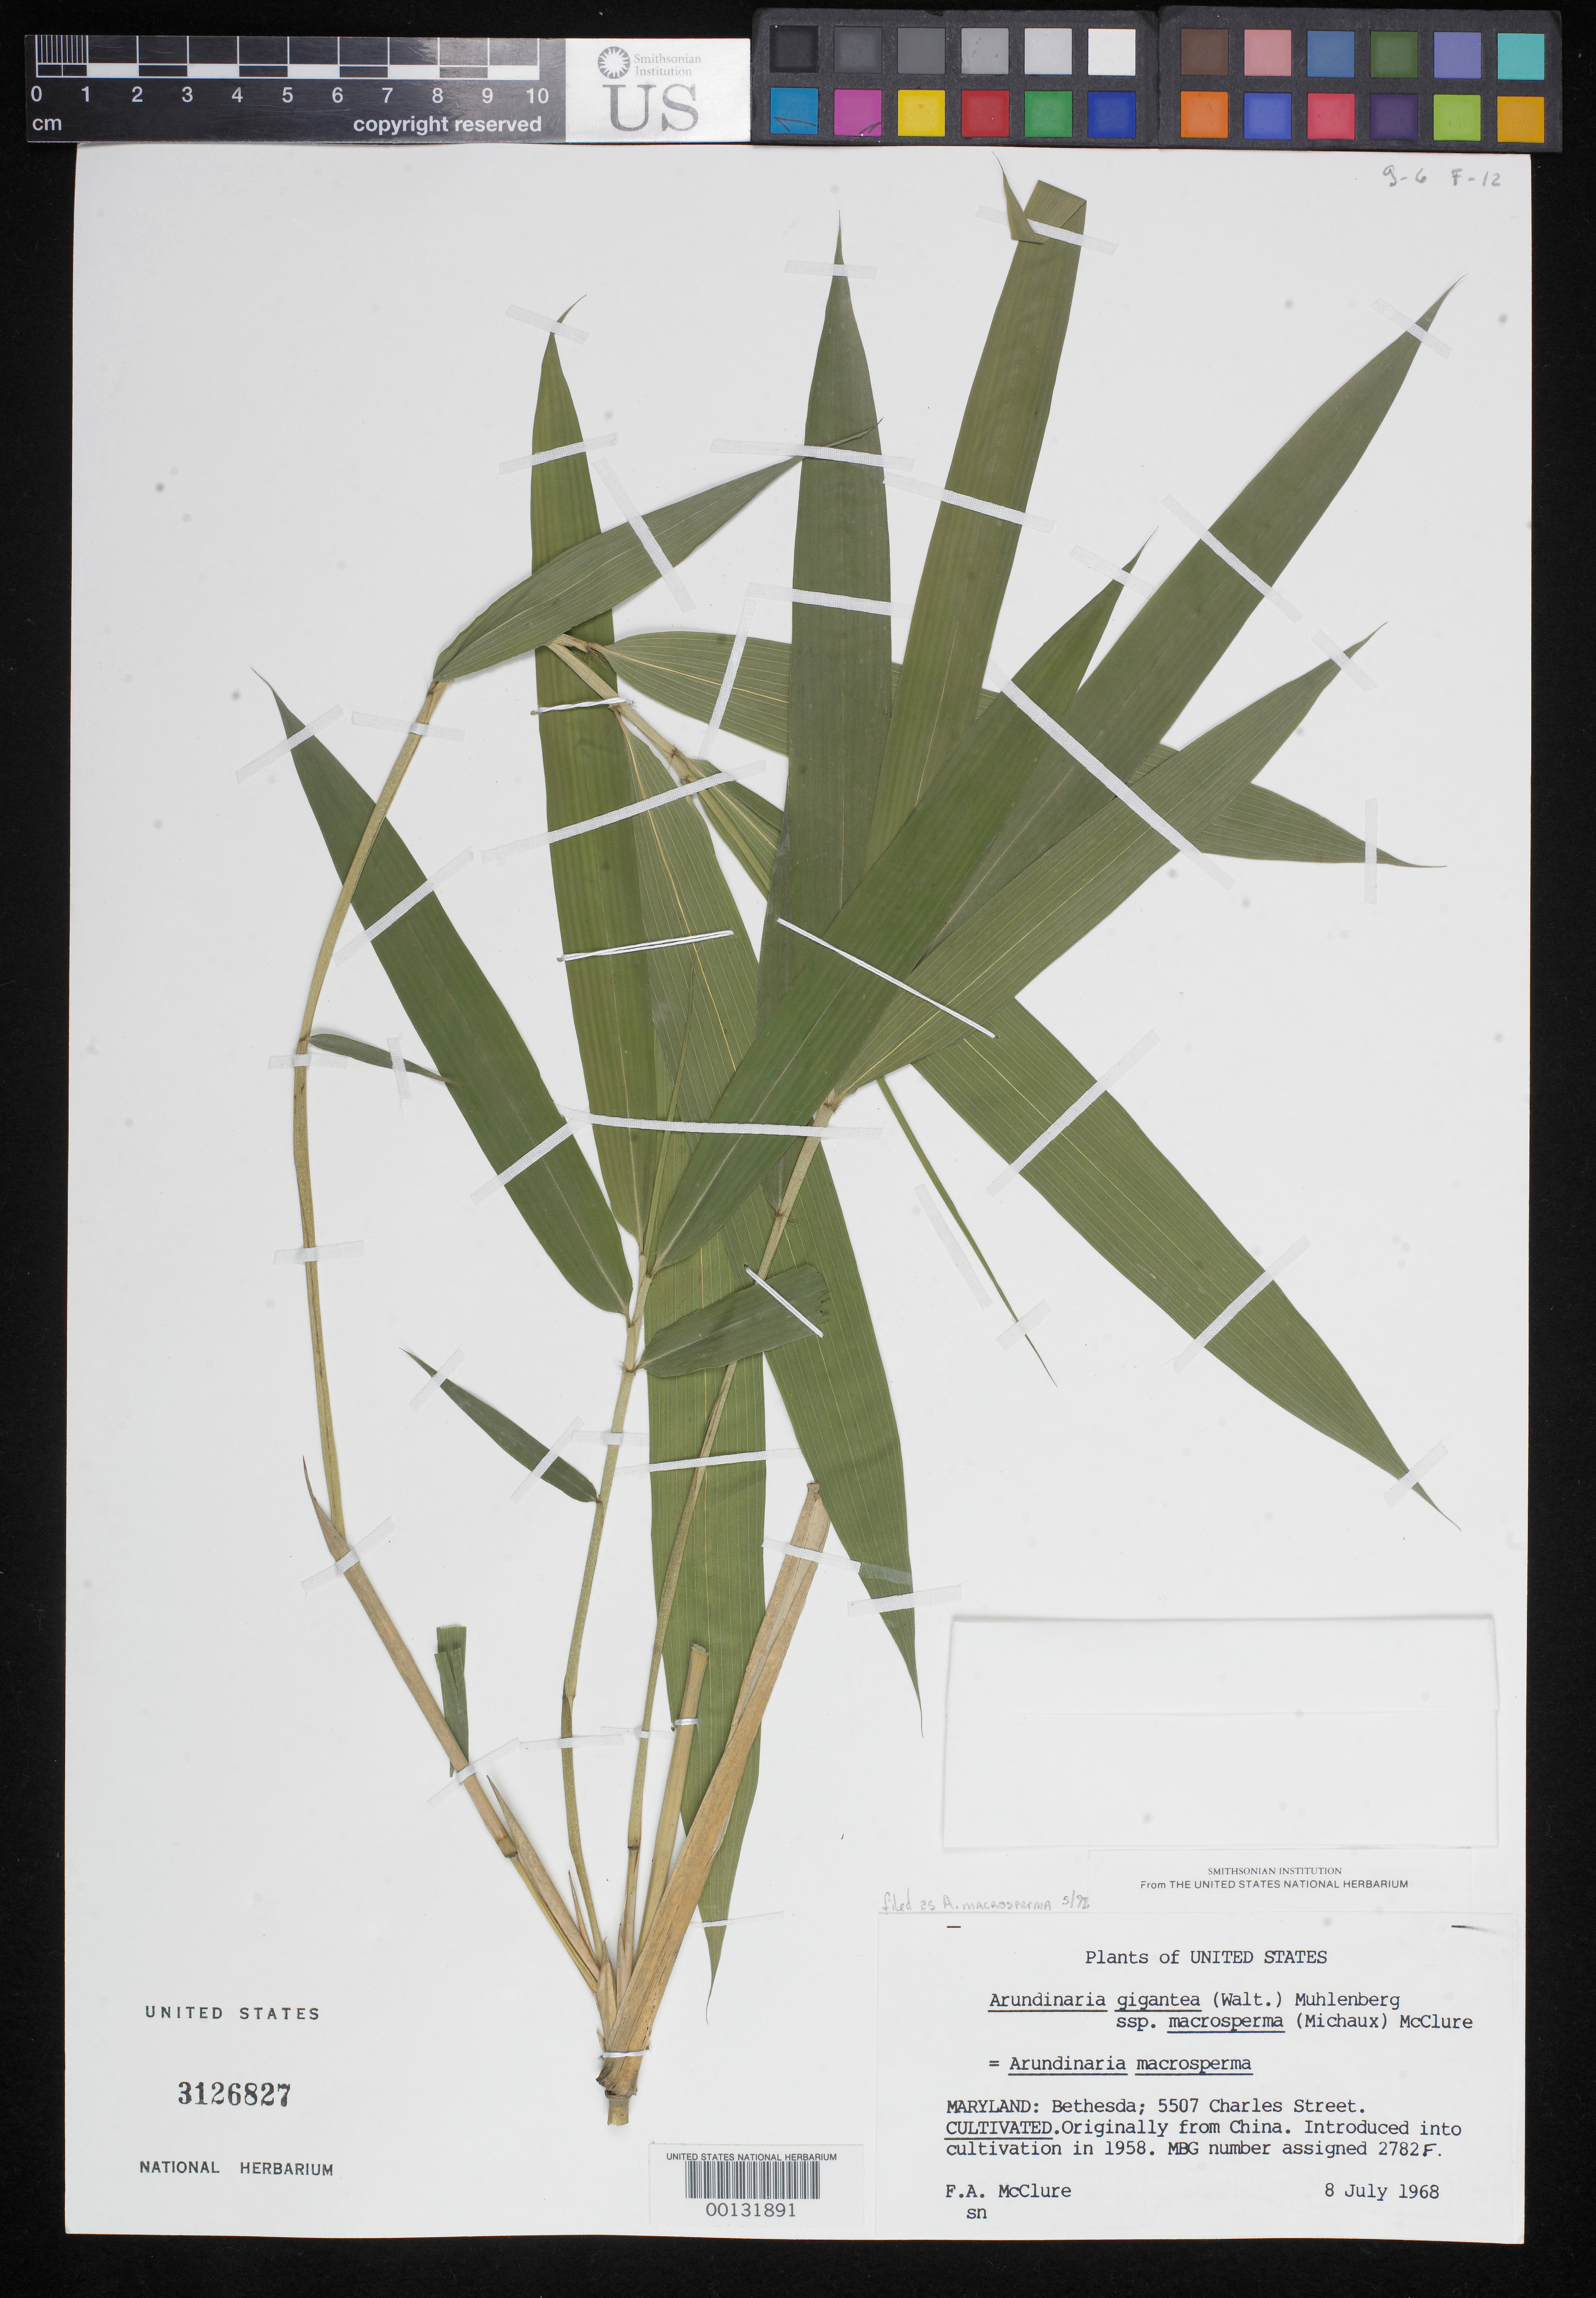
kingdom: Plantae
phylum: Tracheophyta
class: Liliopsida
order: Poales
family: Poaceae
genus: Arundinaria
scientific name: Arundinaria macrosperma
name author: Michx.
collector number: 2782f Mbg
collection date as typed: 1958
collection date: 1958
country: China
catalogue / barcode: US 3126827